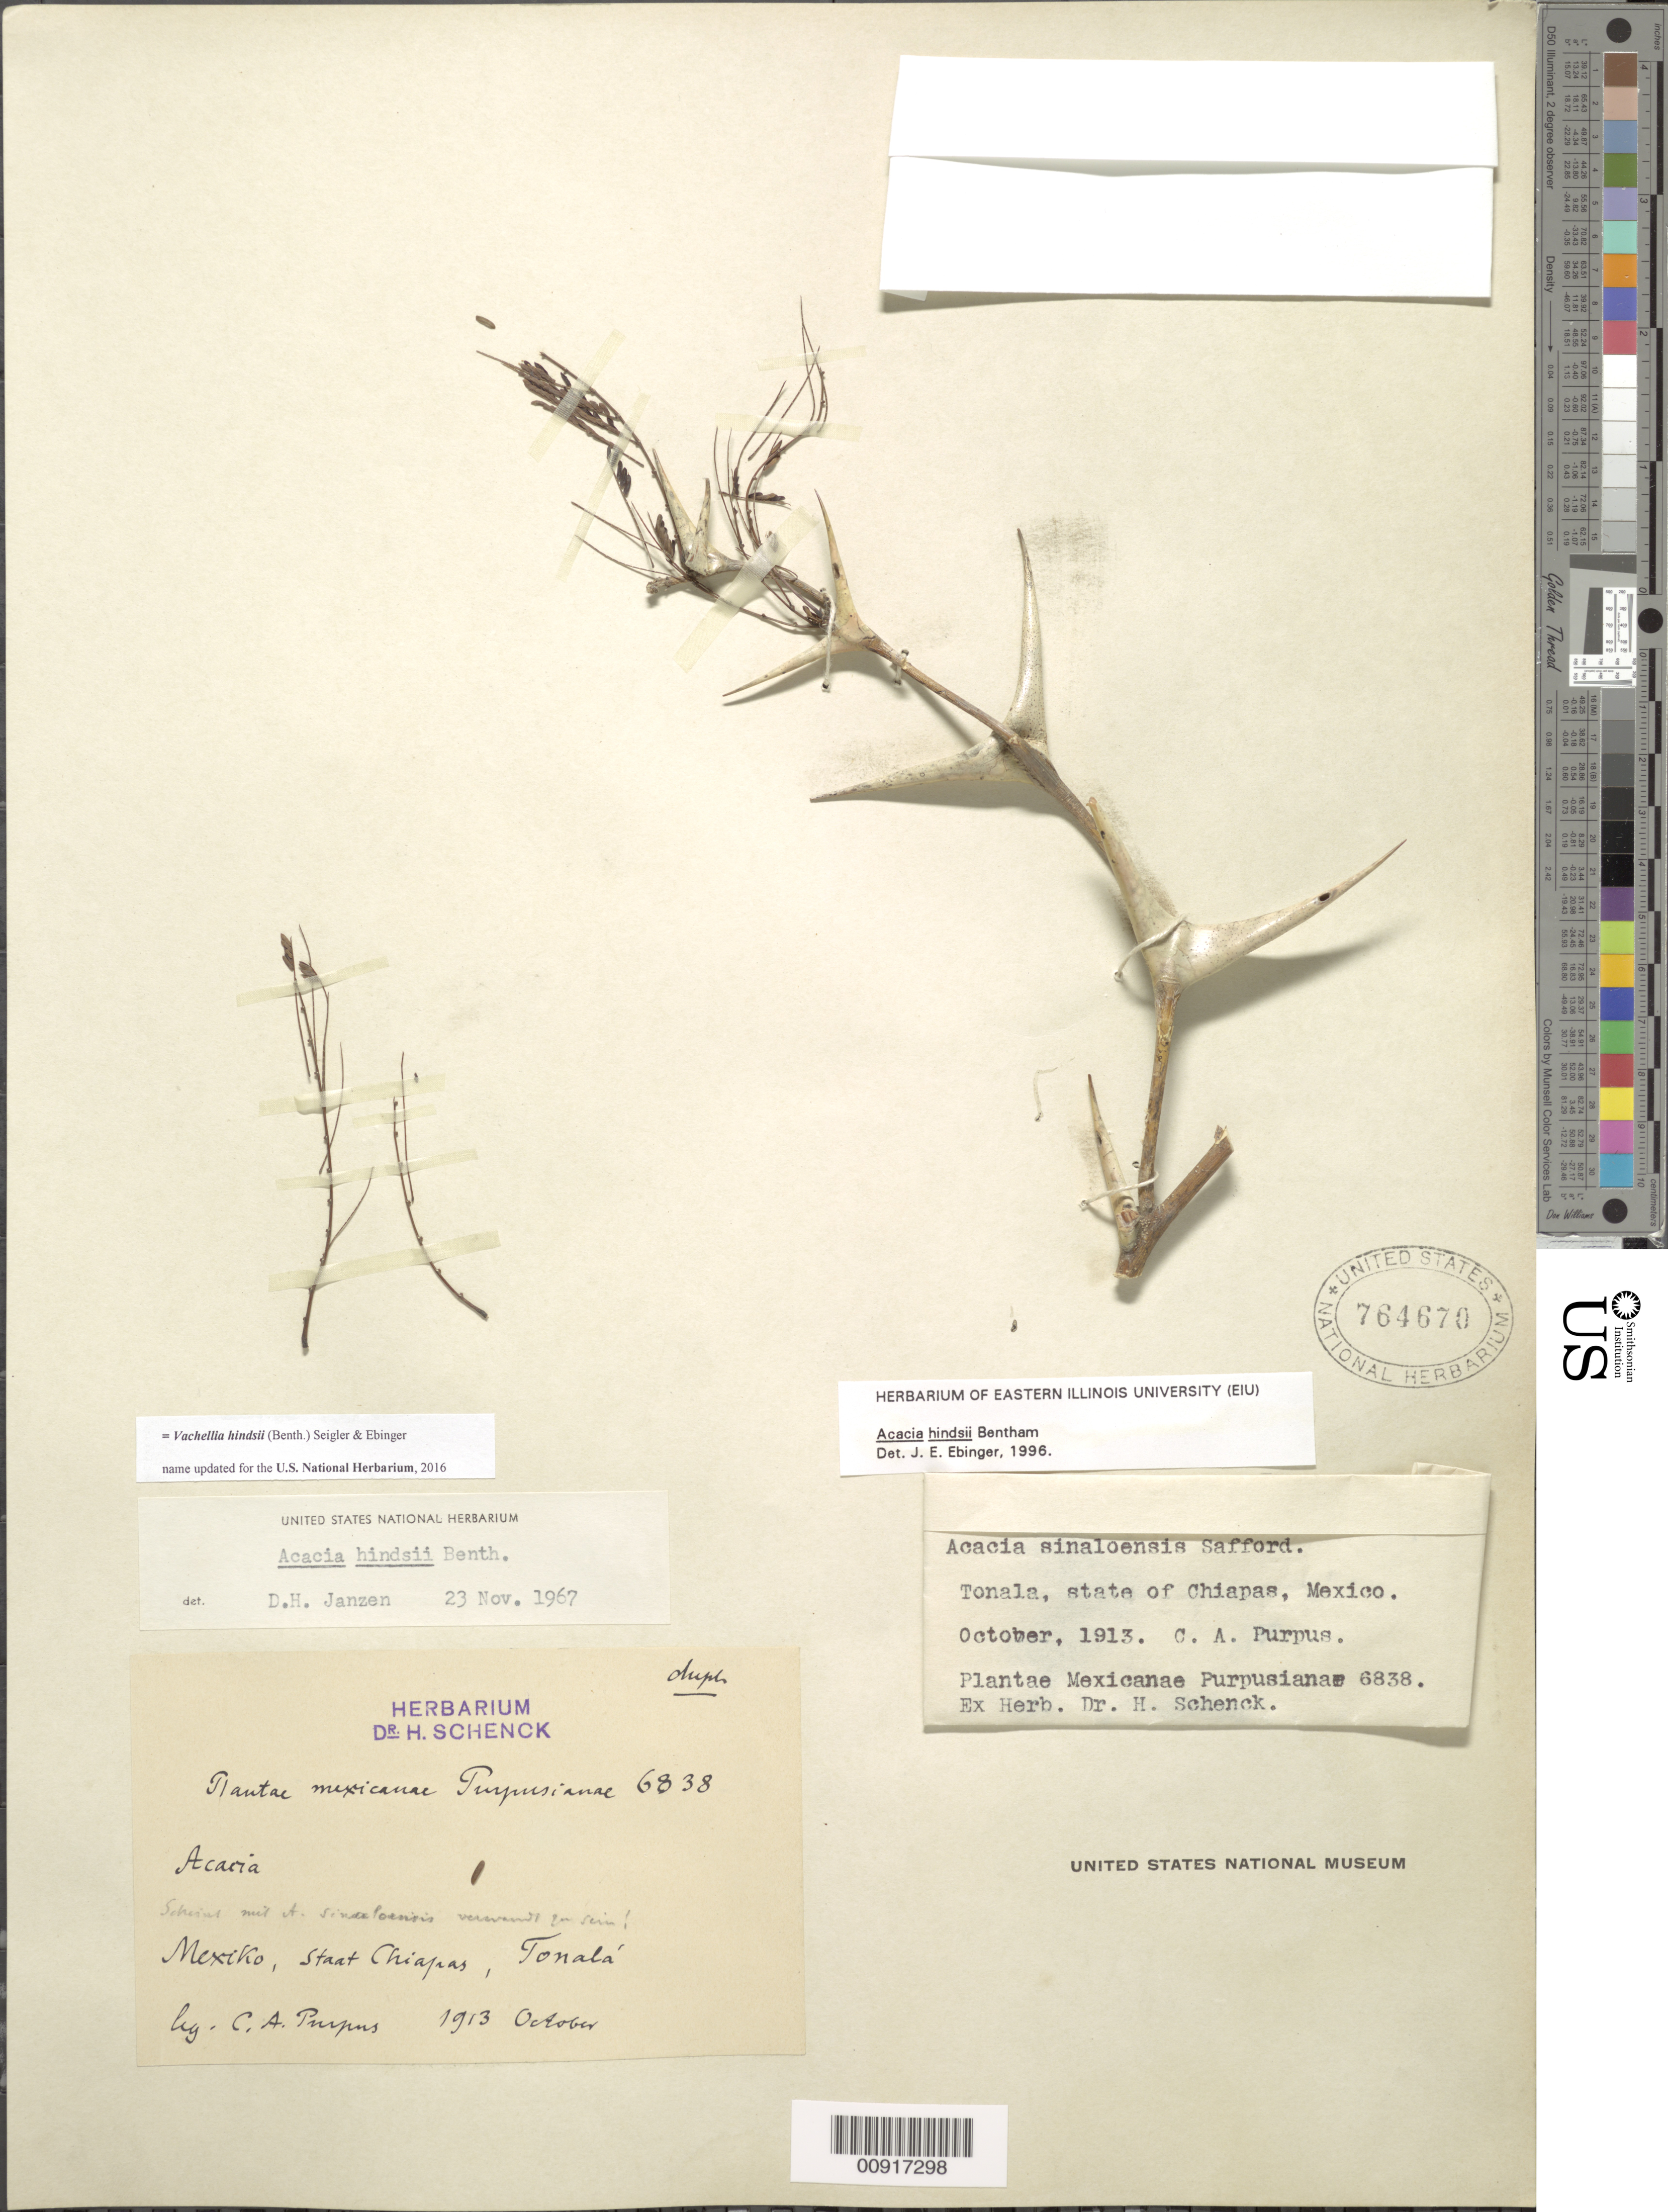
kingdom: Plantae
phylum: Tracheophyta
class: Magnoliopsida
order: Fabales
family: Fabaceae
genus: Vachellia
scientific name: Vachellia hindsii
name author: (Benth.) Seigler & Ebinger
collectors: C. A. Purpus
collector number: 6838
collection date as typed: Oct 1913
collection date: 1913-10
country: Mexico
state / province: Chiapas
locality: Tonalá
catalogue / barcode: US 764670